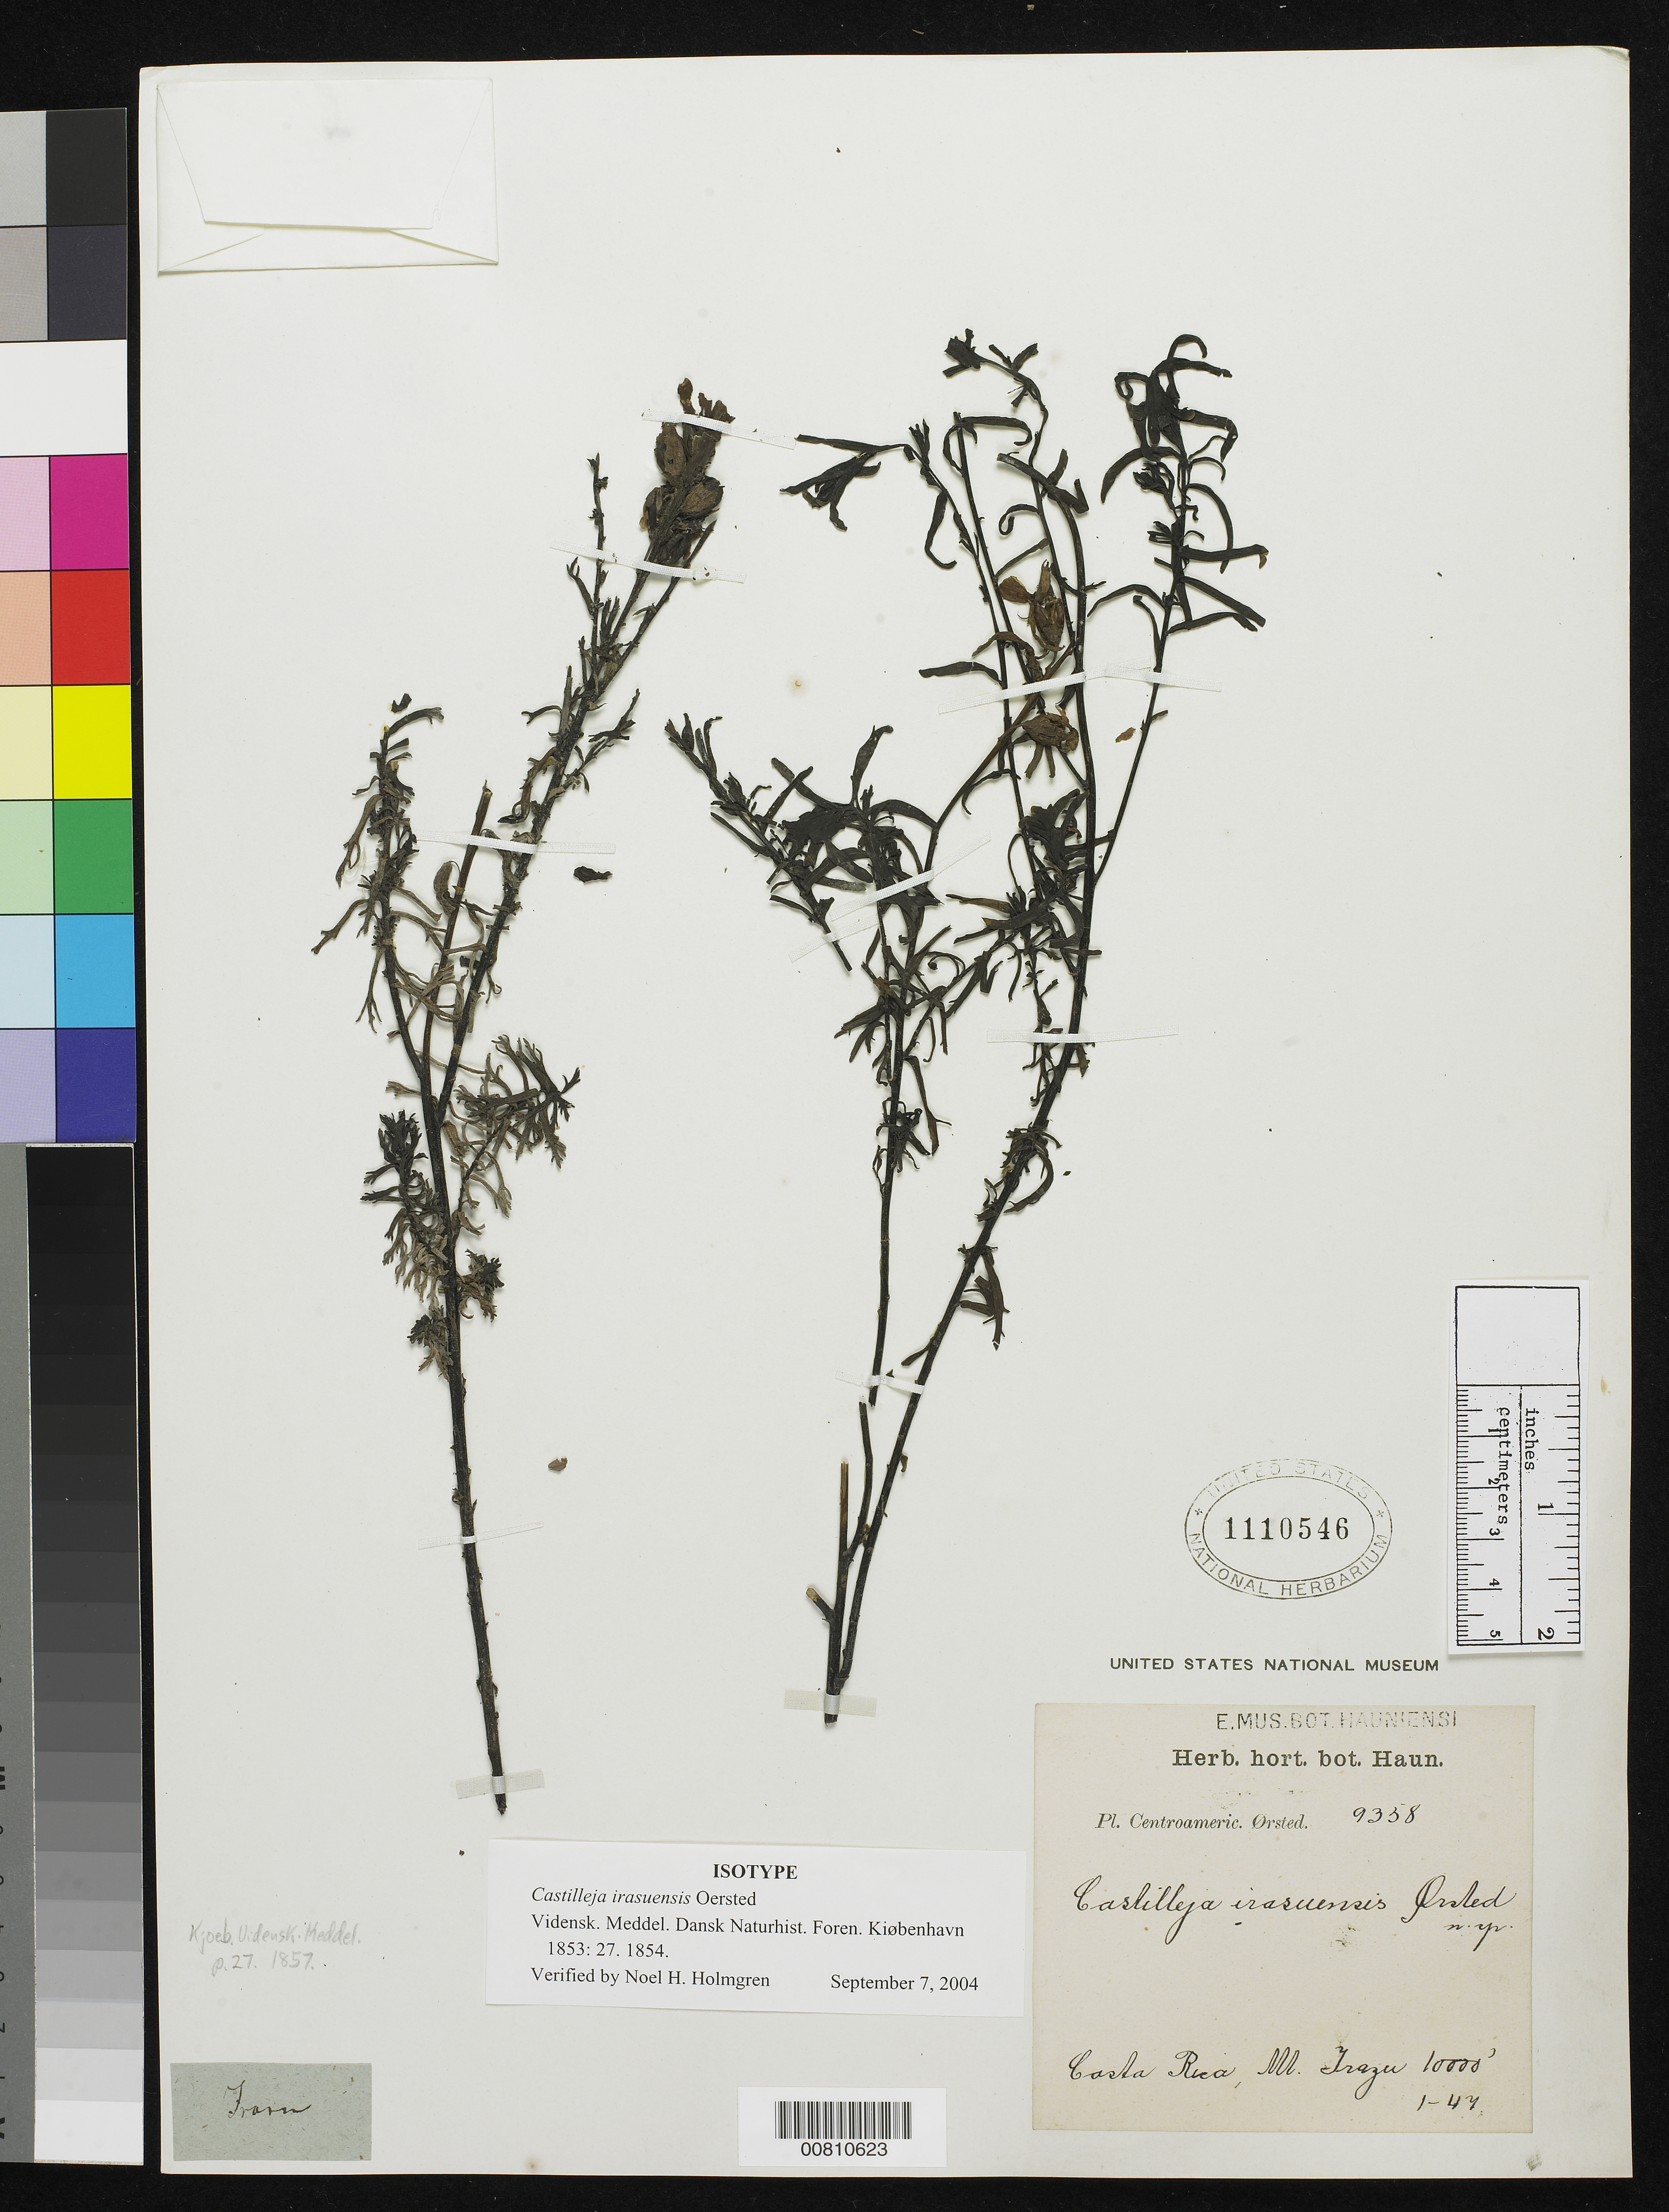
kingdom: Plantae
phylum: Tracheophyta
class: Magnoliopsida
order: Lamiales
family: Orobanchaceae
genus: Castilleja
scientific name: Castilleja irasuensis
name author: Oerst.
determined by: Holmgren, N. H., (NY), New York Botanical Garden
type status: Isotype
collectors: A. S. Oersted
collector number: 9358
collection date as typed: Jan 1847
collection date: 1847-01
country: Costa Rica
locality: Costa Rica, M. Irazu.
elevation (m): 305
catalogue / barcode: US 1110546